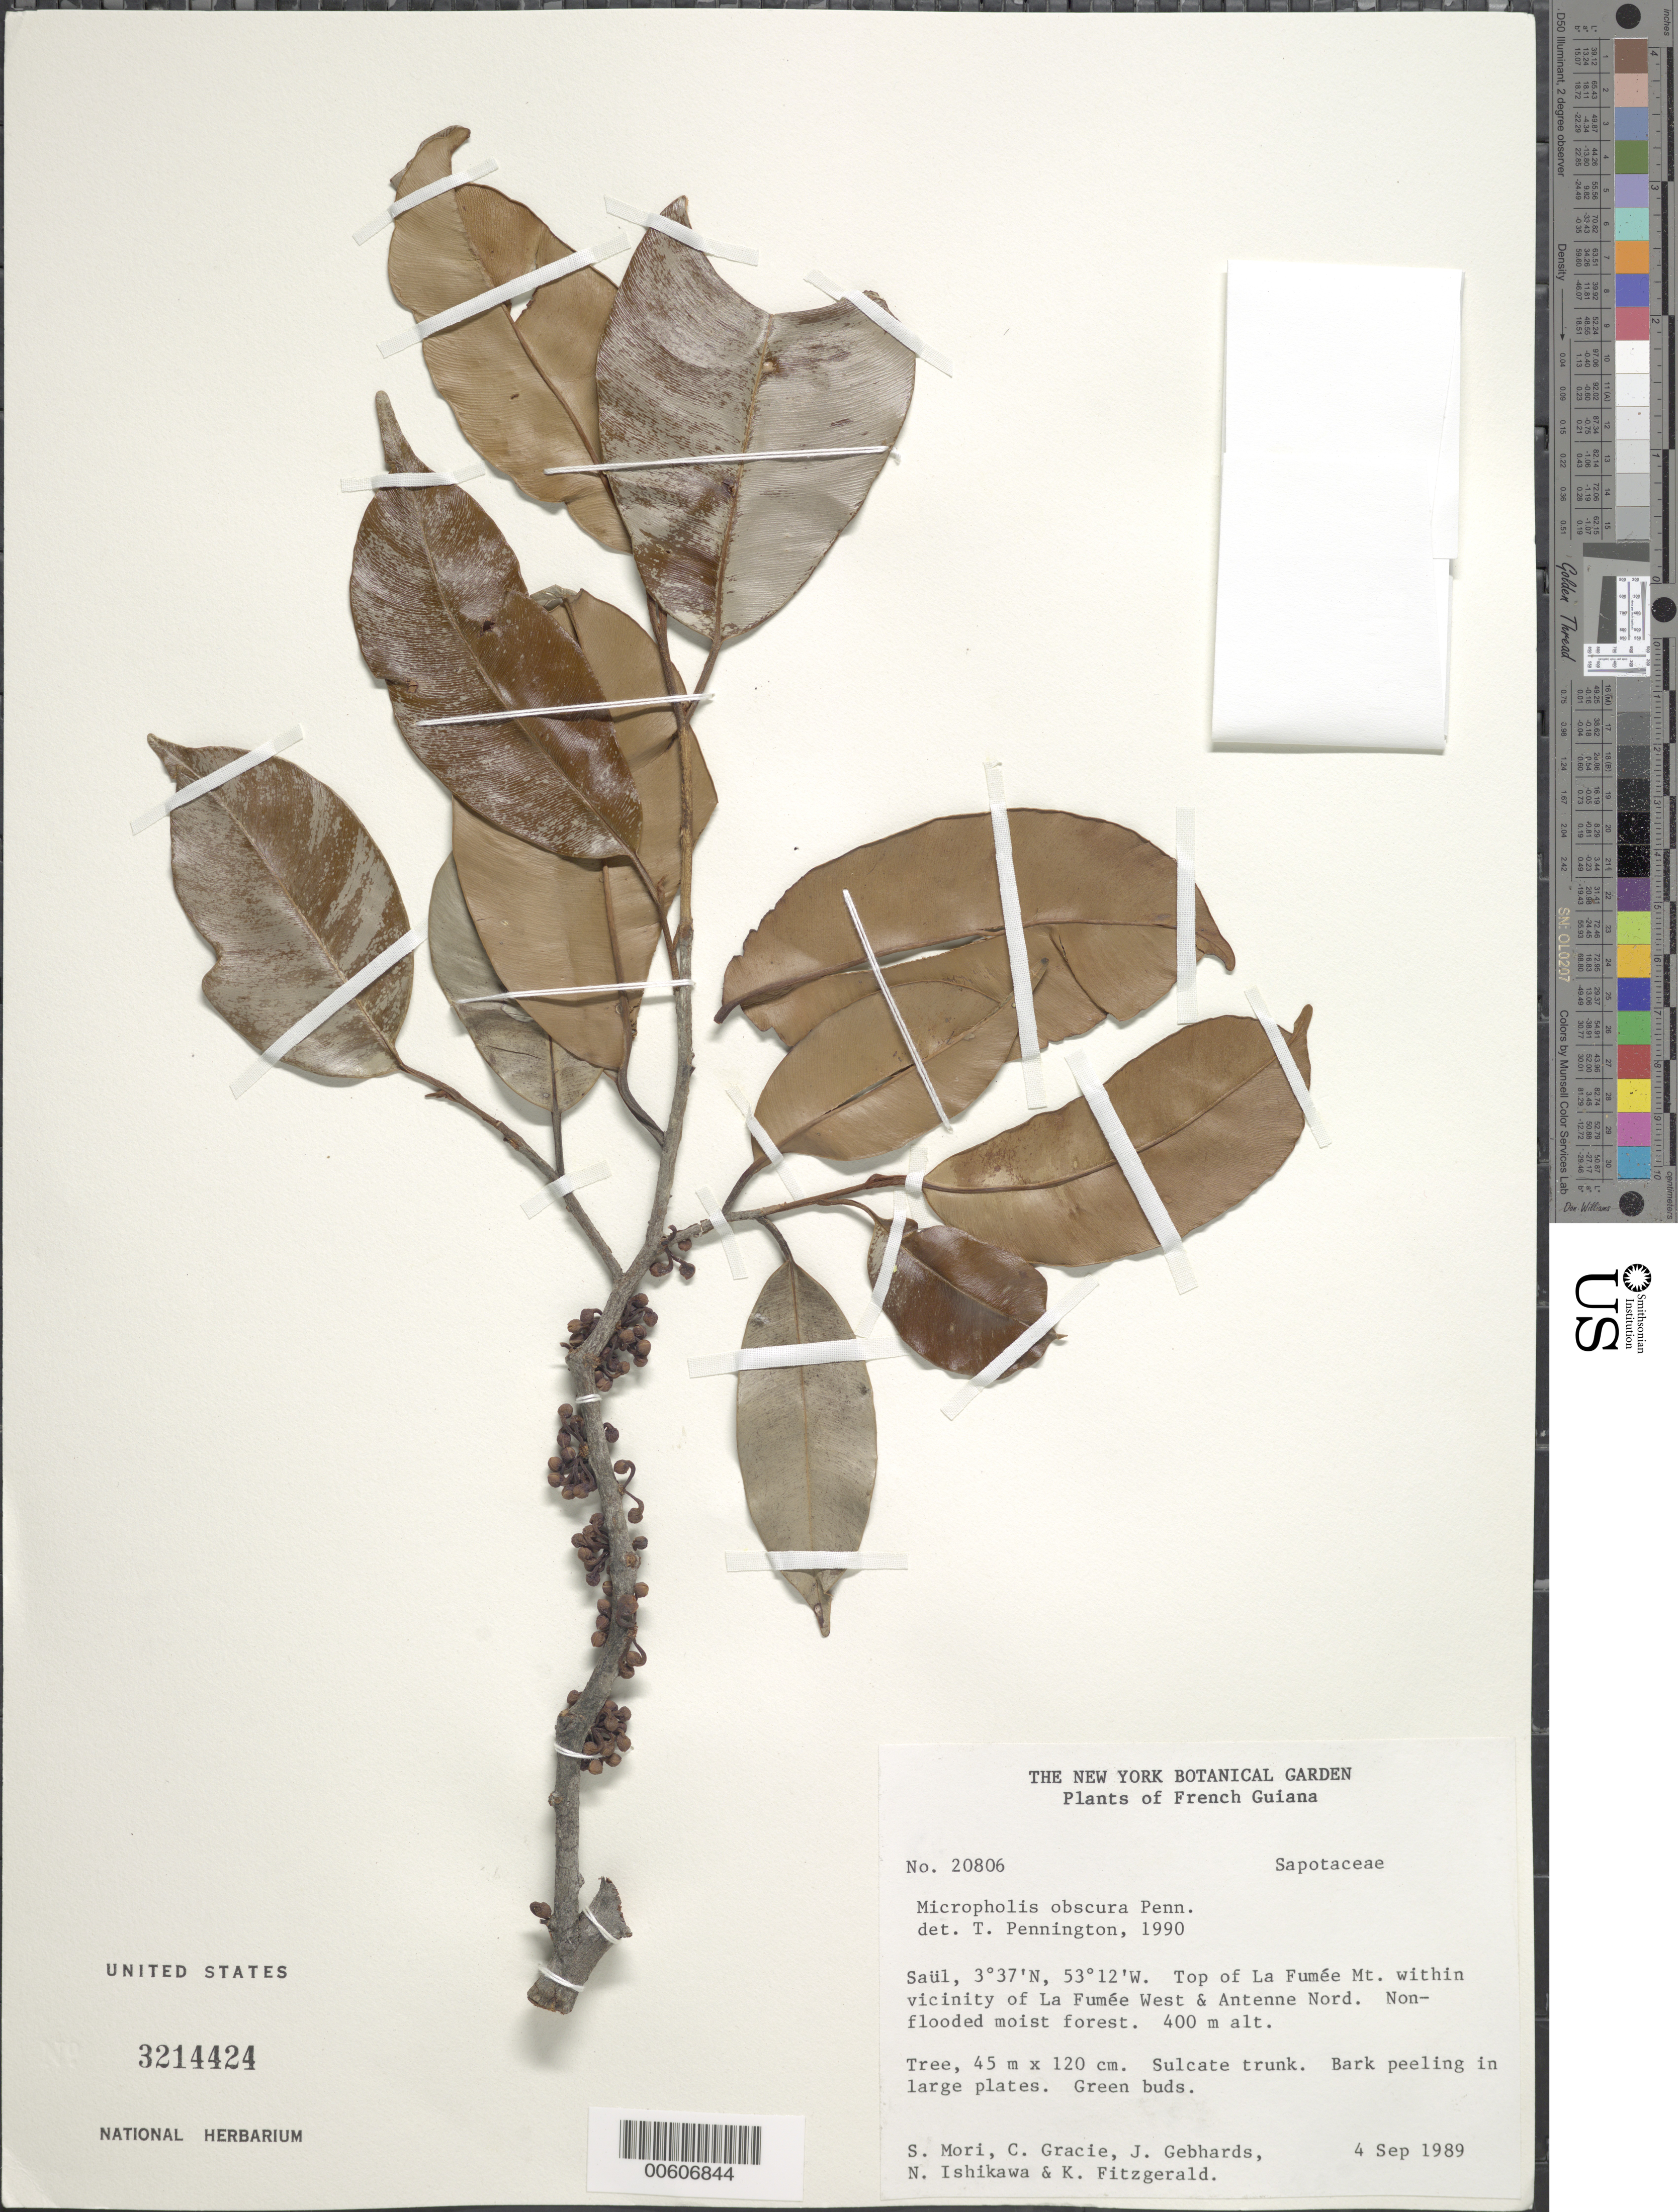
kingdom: Plantae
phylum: Tracheophyta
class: Magnoliopsida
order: Ericales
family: Sapotaceae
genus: Micropholis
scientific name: Micropholis obscura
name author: T.D. Penn.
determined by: Pennington, T. D., (K)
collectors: S. Mori, C. A. Gracie, J. Gebhards, N. Ishikawa & K. Fitzgerald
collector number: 20806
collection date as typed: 4-Sep-89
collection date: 1989-09-04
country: French Guiana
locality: Saül, La Fumee Mountain, top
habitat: Non-flooded moist forest.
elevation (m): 400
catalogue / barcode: US 3214424